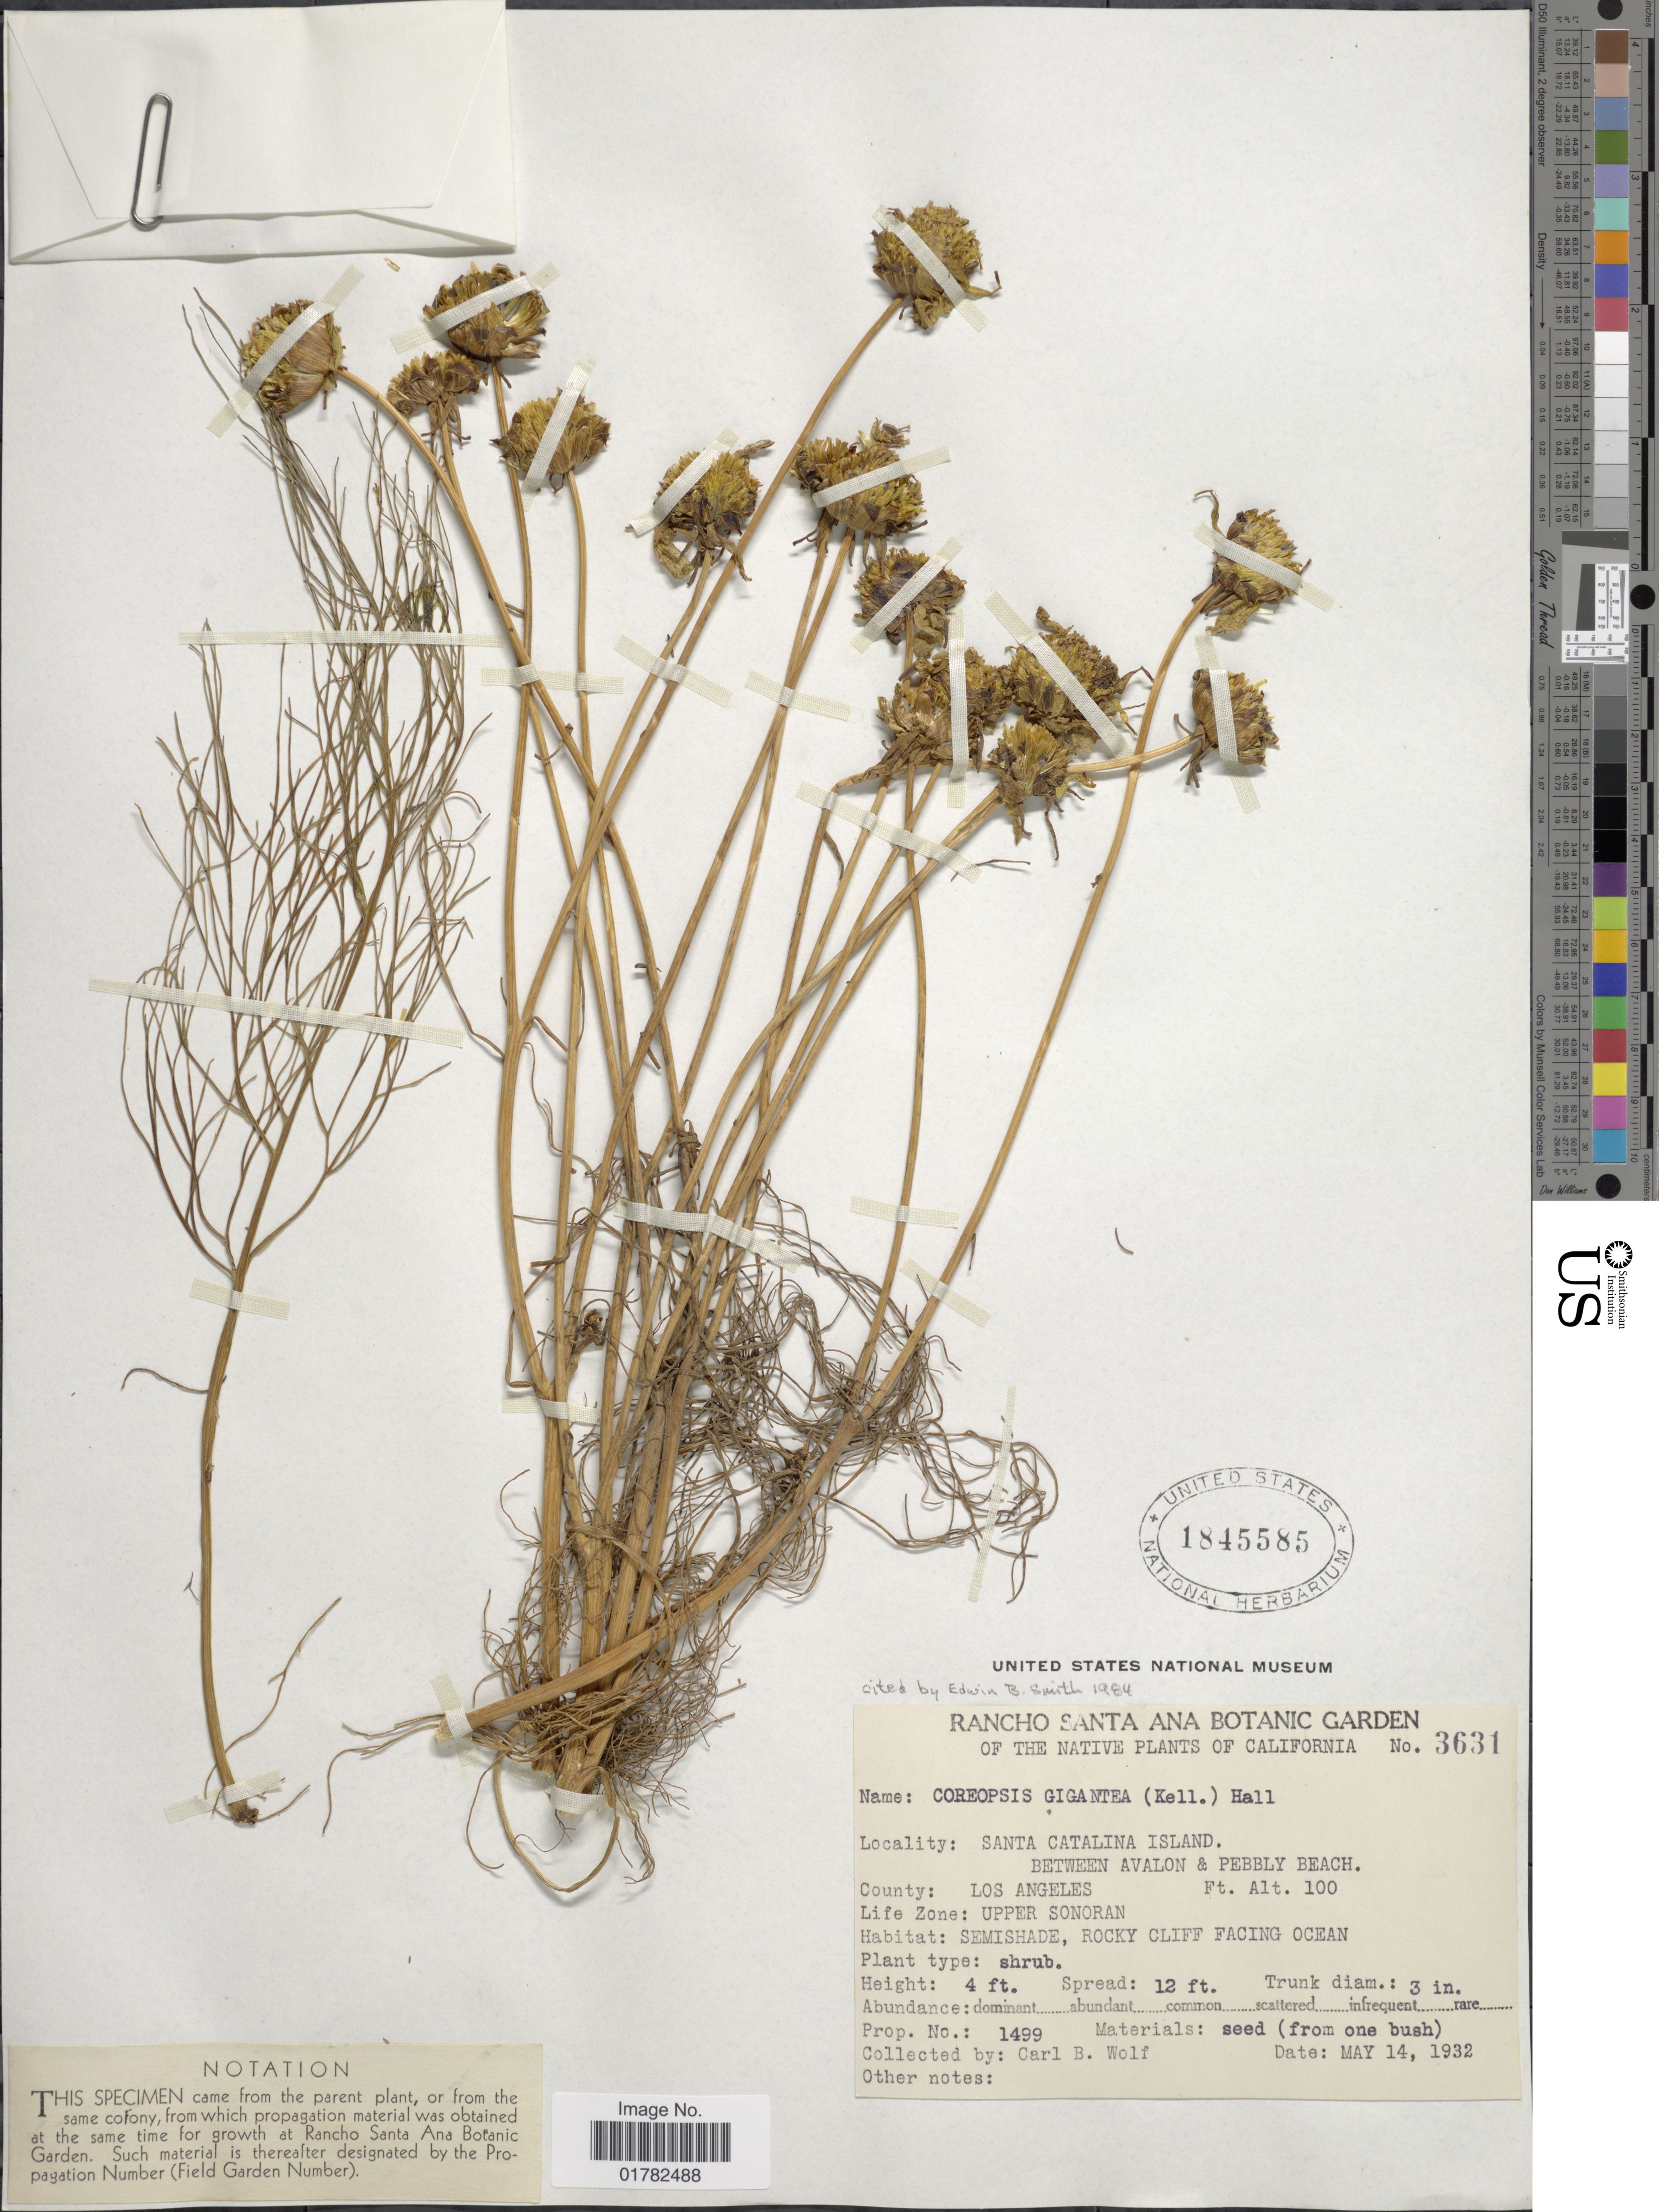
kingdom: Plantae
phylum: Tracheophyta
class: Magnoliopsida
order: Asterales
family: Asteraceae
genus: Coreopsis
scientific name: Coreopsis gigantea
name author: (Kellogg) H.M. Hall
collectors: C. B. Wolf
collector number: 1499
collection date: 1932-05-14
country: United States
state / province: California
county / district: Los Angeles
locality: Rancho Santa Ana Botanic Garden, Santa Cataline Island, between Avalon & Pebbly Beach, Los Angeles County, Upper Sonoran, Semishade, Rocky cliff facing Ocean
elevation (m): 4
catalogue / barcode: US 1845585